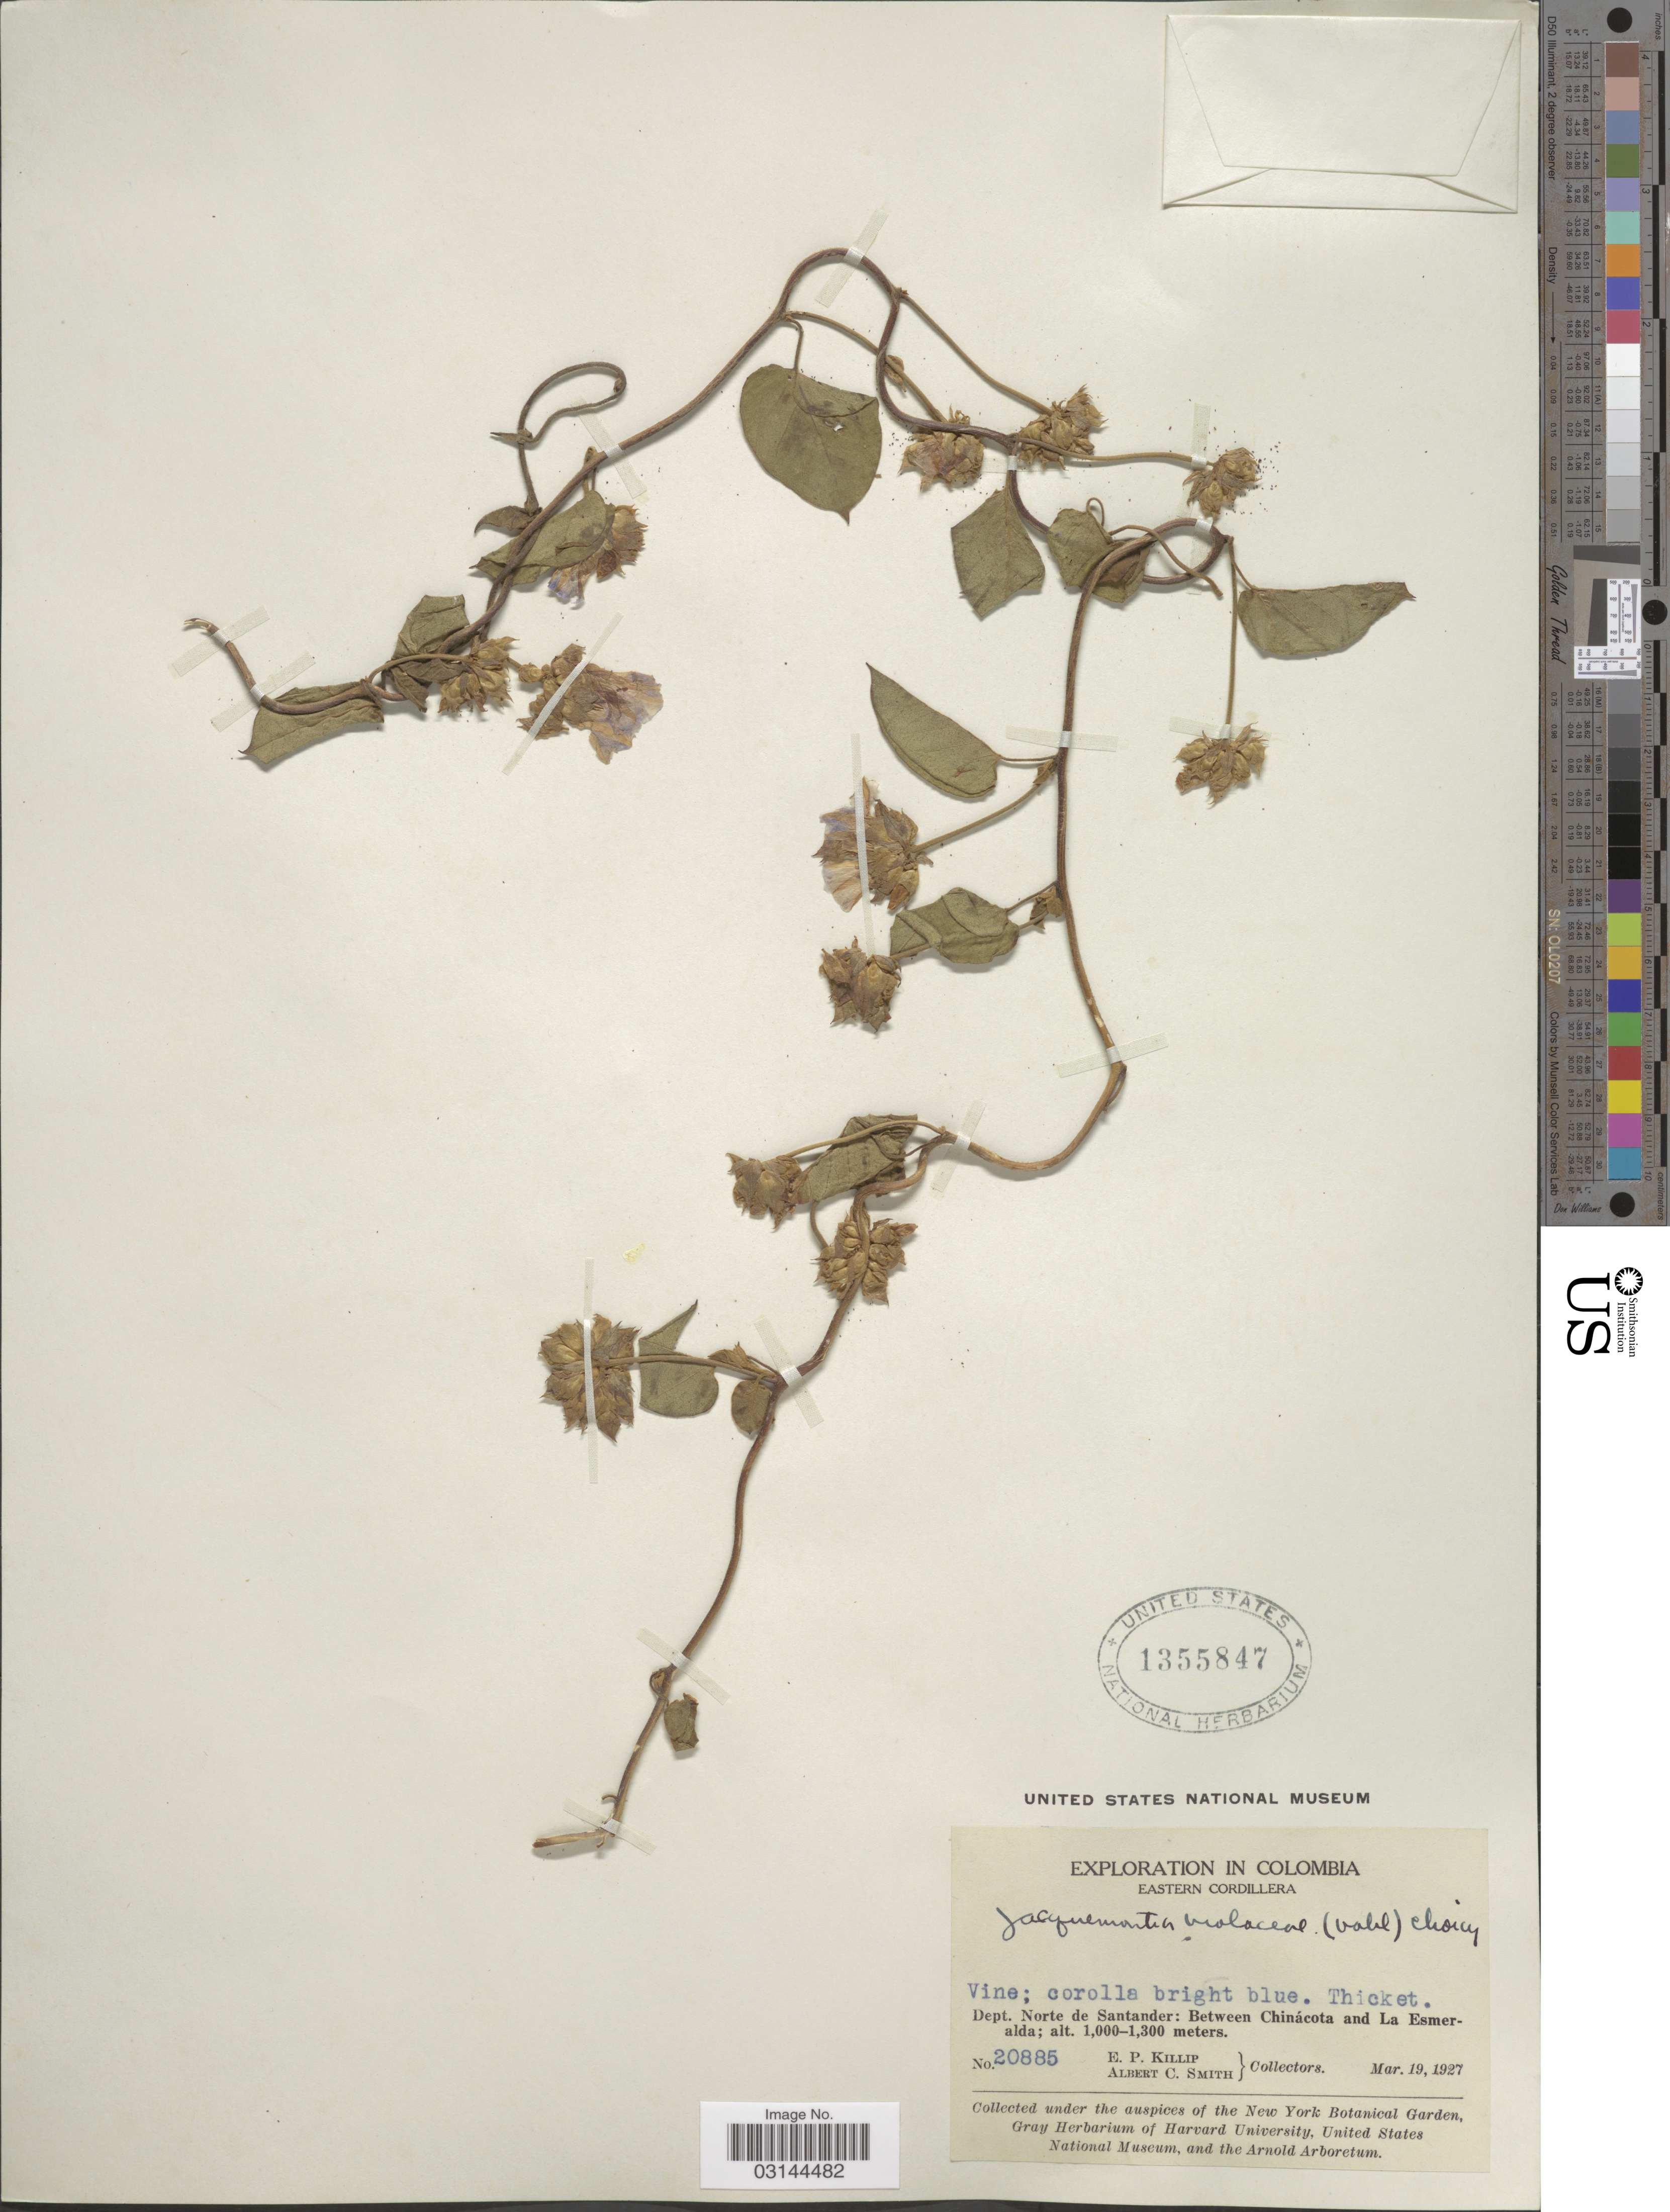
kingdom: Plantae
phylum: Tracheophyta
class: Magnoliopsida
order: Solanales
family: Convolvulaceae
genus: Jacquemontia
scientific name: Jacquemontia violacea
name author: Choisy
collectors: E. P. Killip & A. C. Smith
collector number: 20885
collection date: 1927-03-19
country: Colombia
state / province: Norte de Santander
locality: Eastern Cordillera. Dept. Norte de Santander: Between Chinácota and La Esmeralda.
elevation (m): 1000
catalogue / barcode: US 1355847